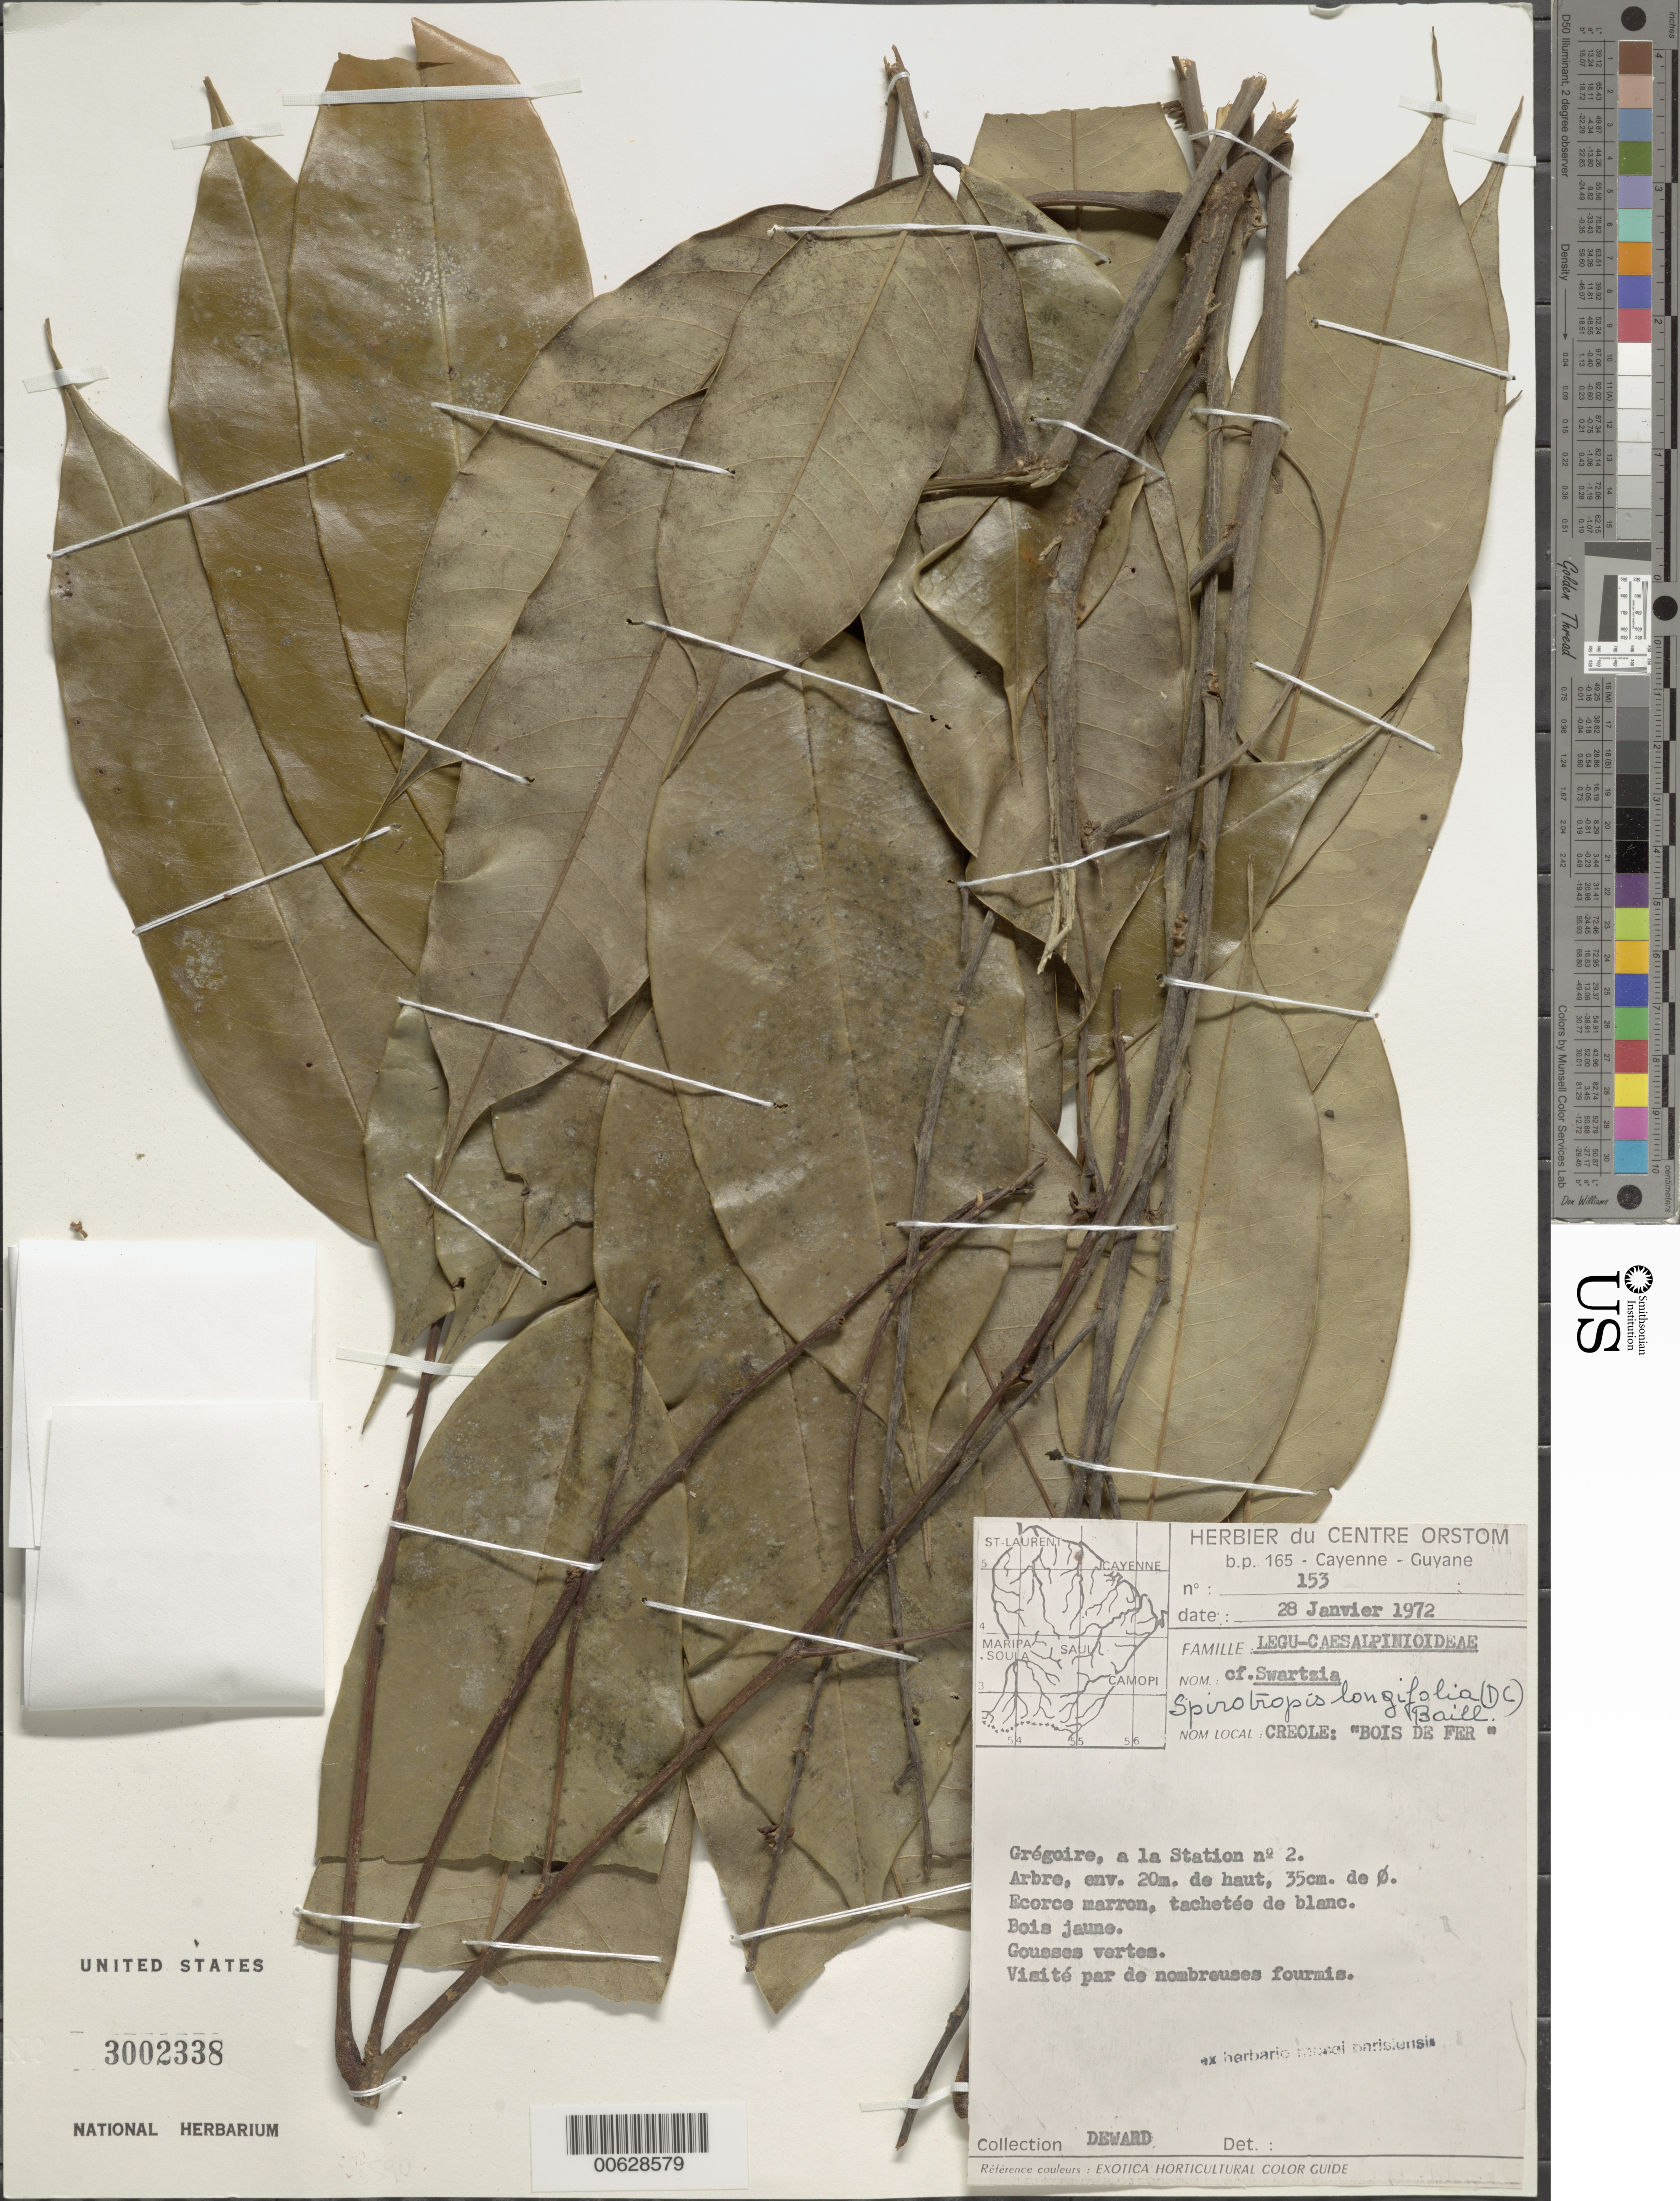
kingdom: Plantae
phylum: Tracheophyta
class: Magnoliopsida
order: Fabales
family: Fabaceae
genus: Spirotropis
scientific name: Spirotropis longifolia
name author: (DC.) Baill.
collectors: G. Deward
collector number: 153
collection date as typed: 28-Jan-72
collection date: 1972-01-28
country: French Guiana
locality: Grégoire, Station no. 2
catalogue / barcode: US 3002338